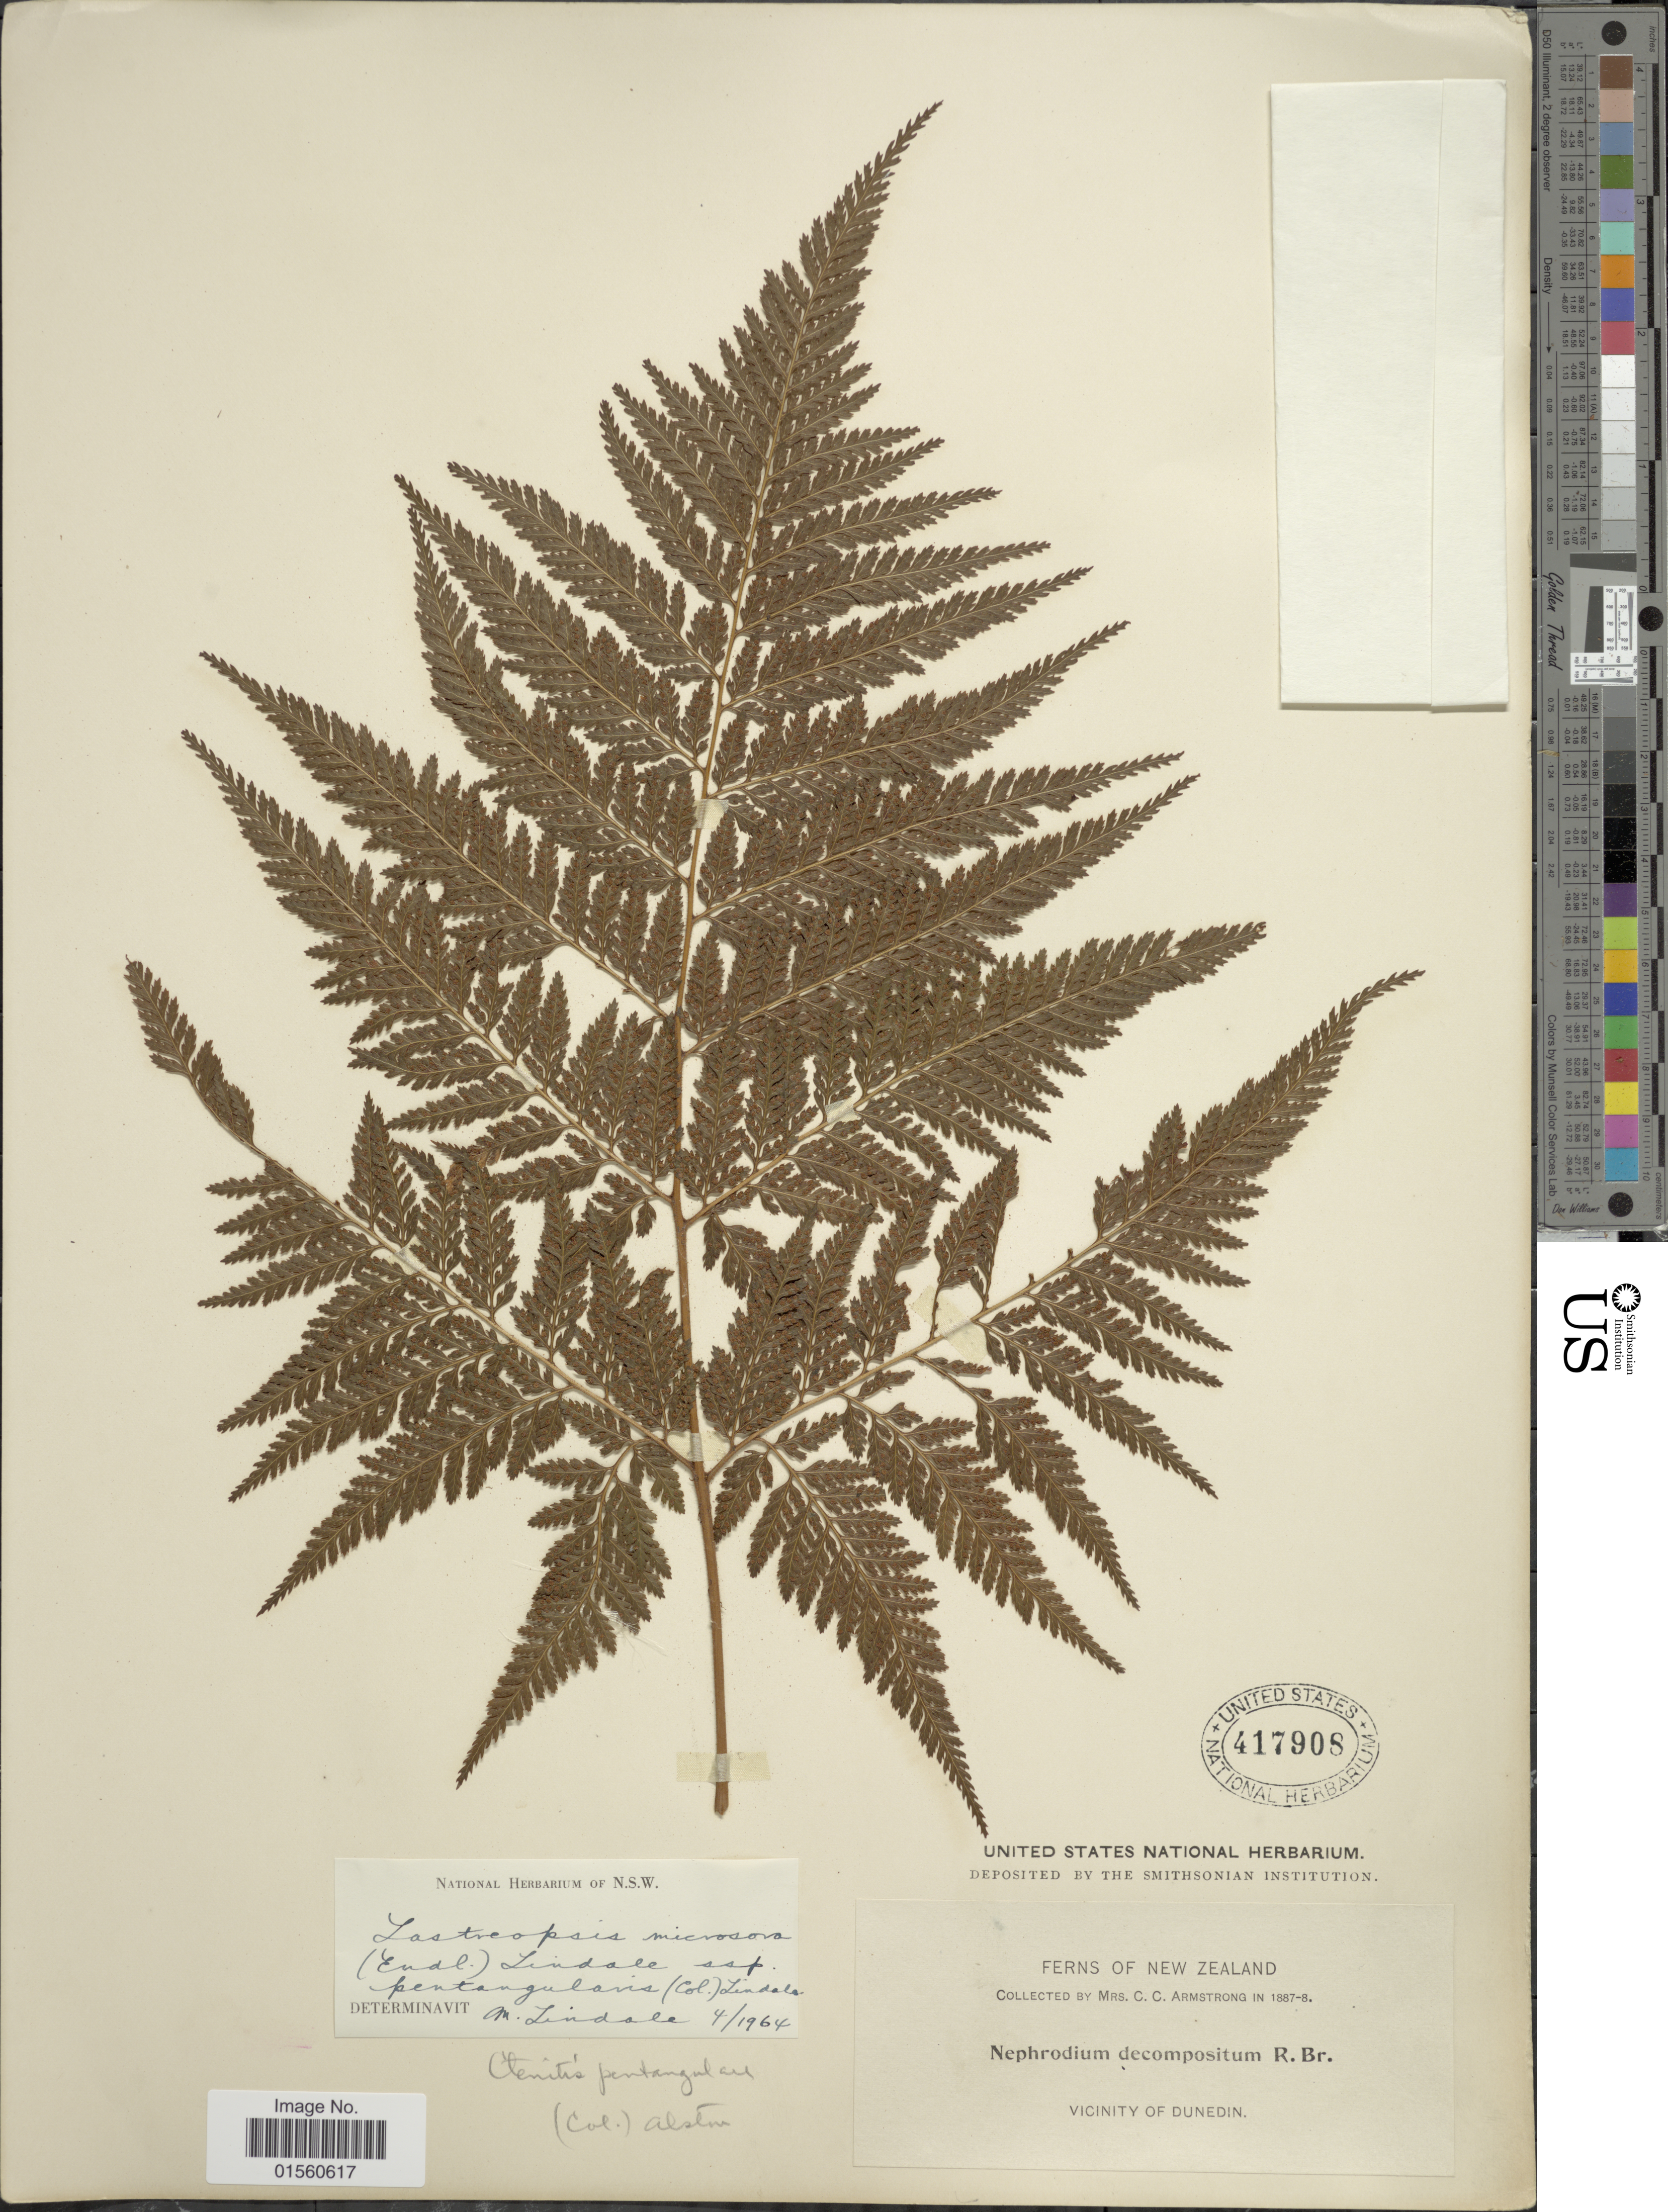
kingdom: Plantae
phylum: Tracheophyta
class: Polypodiopsida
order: Polypodiales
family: Dryopteridaceae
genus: Parapolystichum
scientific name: Parapolystichum microsorum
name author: (Endl.) Labiak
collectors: C. Armstrong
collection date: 1887/1888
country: New Zealand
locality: Vicinity of Dunedin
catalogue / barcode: US 417908